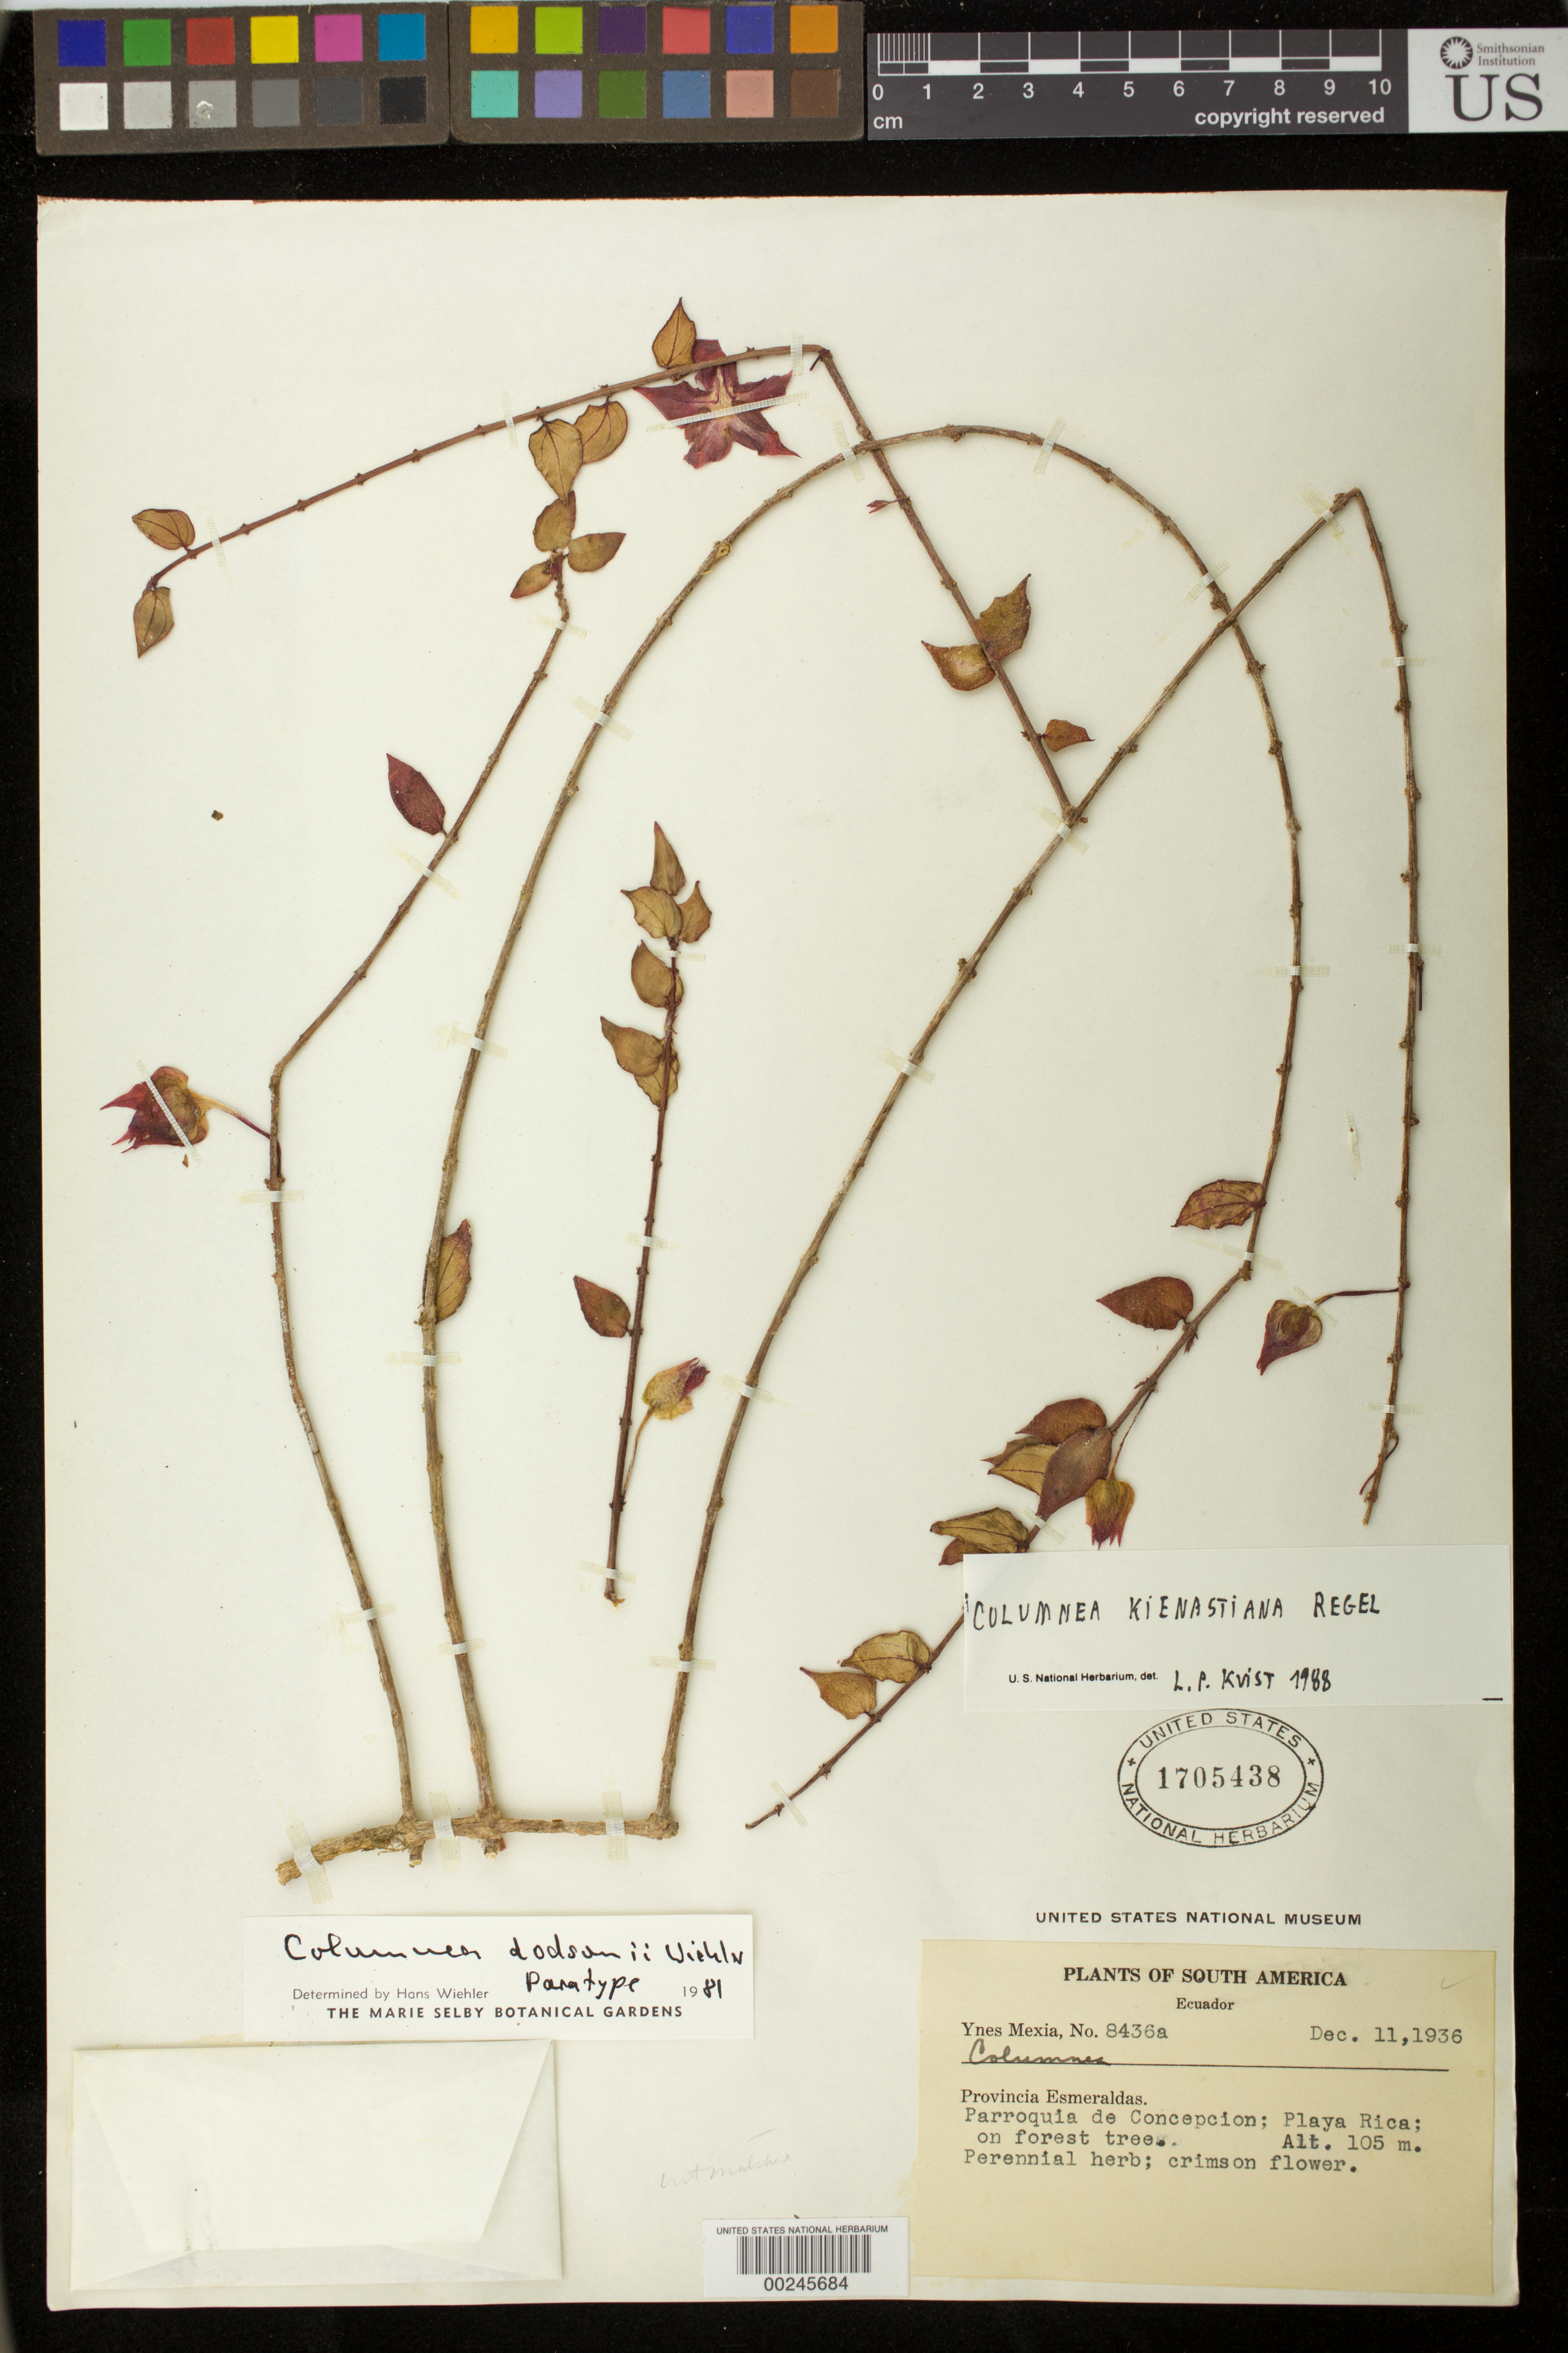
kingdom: Plantae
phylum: Tracheophyta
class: Magnoliopsida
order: Lamiales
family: Gesneriaceae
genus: Columnea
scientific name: Columnea kienastiana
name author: Regel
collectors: Y. Mexia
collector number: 8436 a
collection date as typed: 11 Dec 1936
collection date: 1936-12-11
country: Ecuador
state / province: Esmeraldas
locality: Parroquia de Concepcion, Playa Rica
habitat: On forest tree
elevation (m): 105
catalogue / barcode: US 1705438